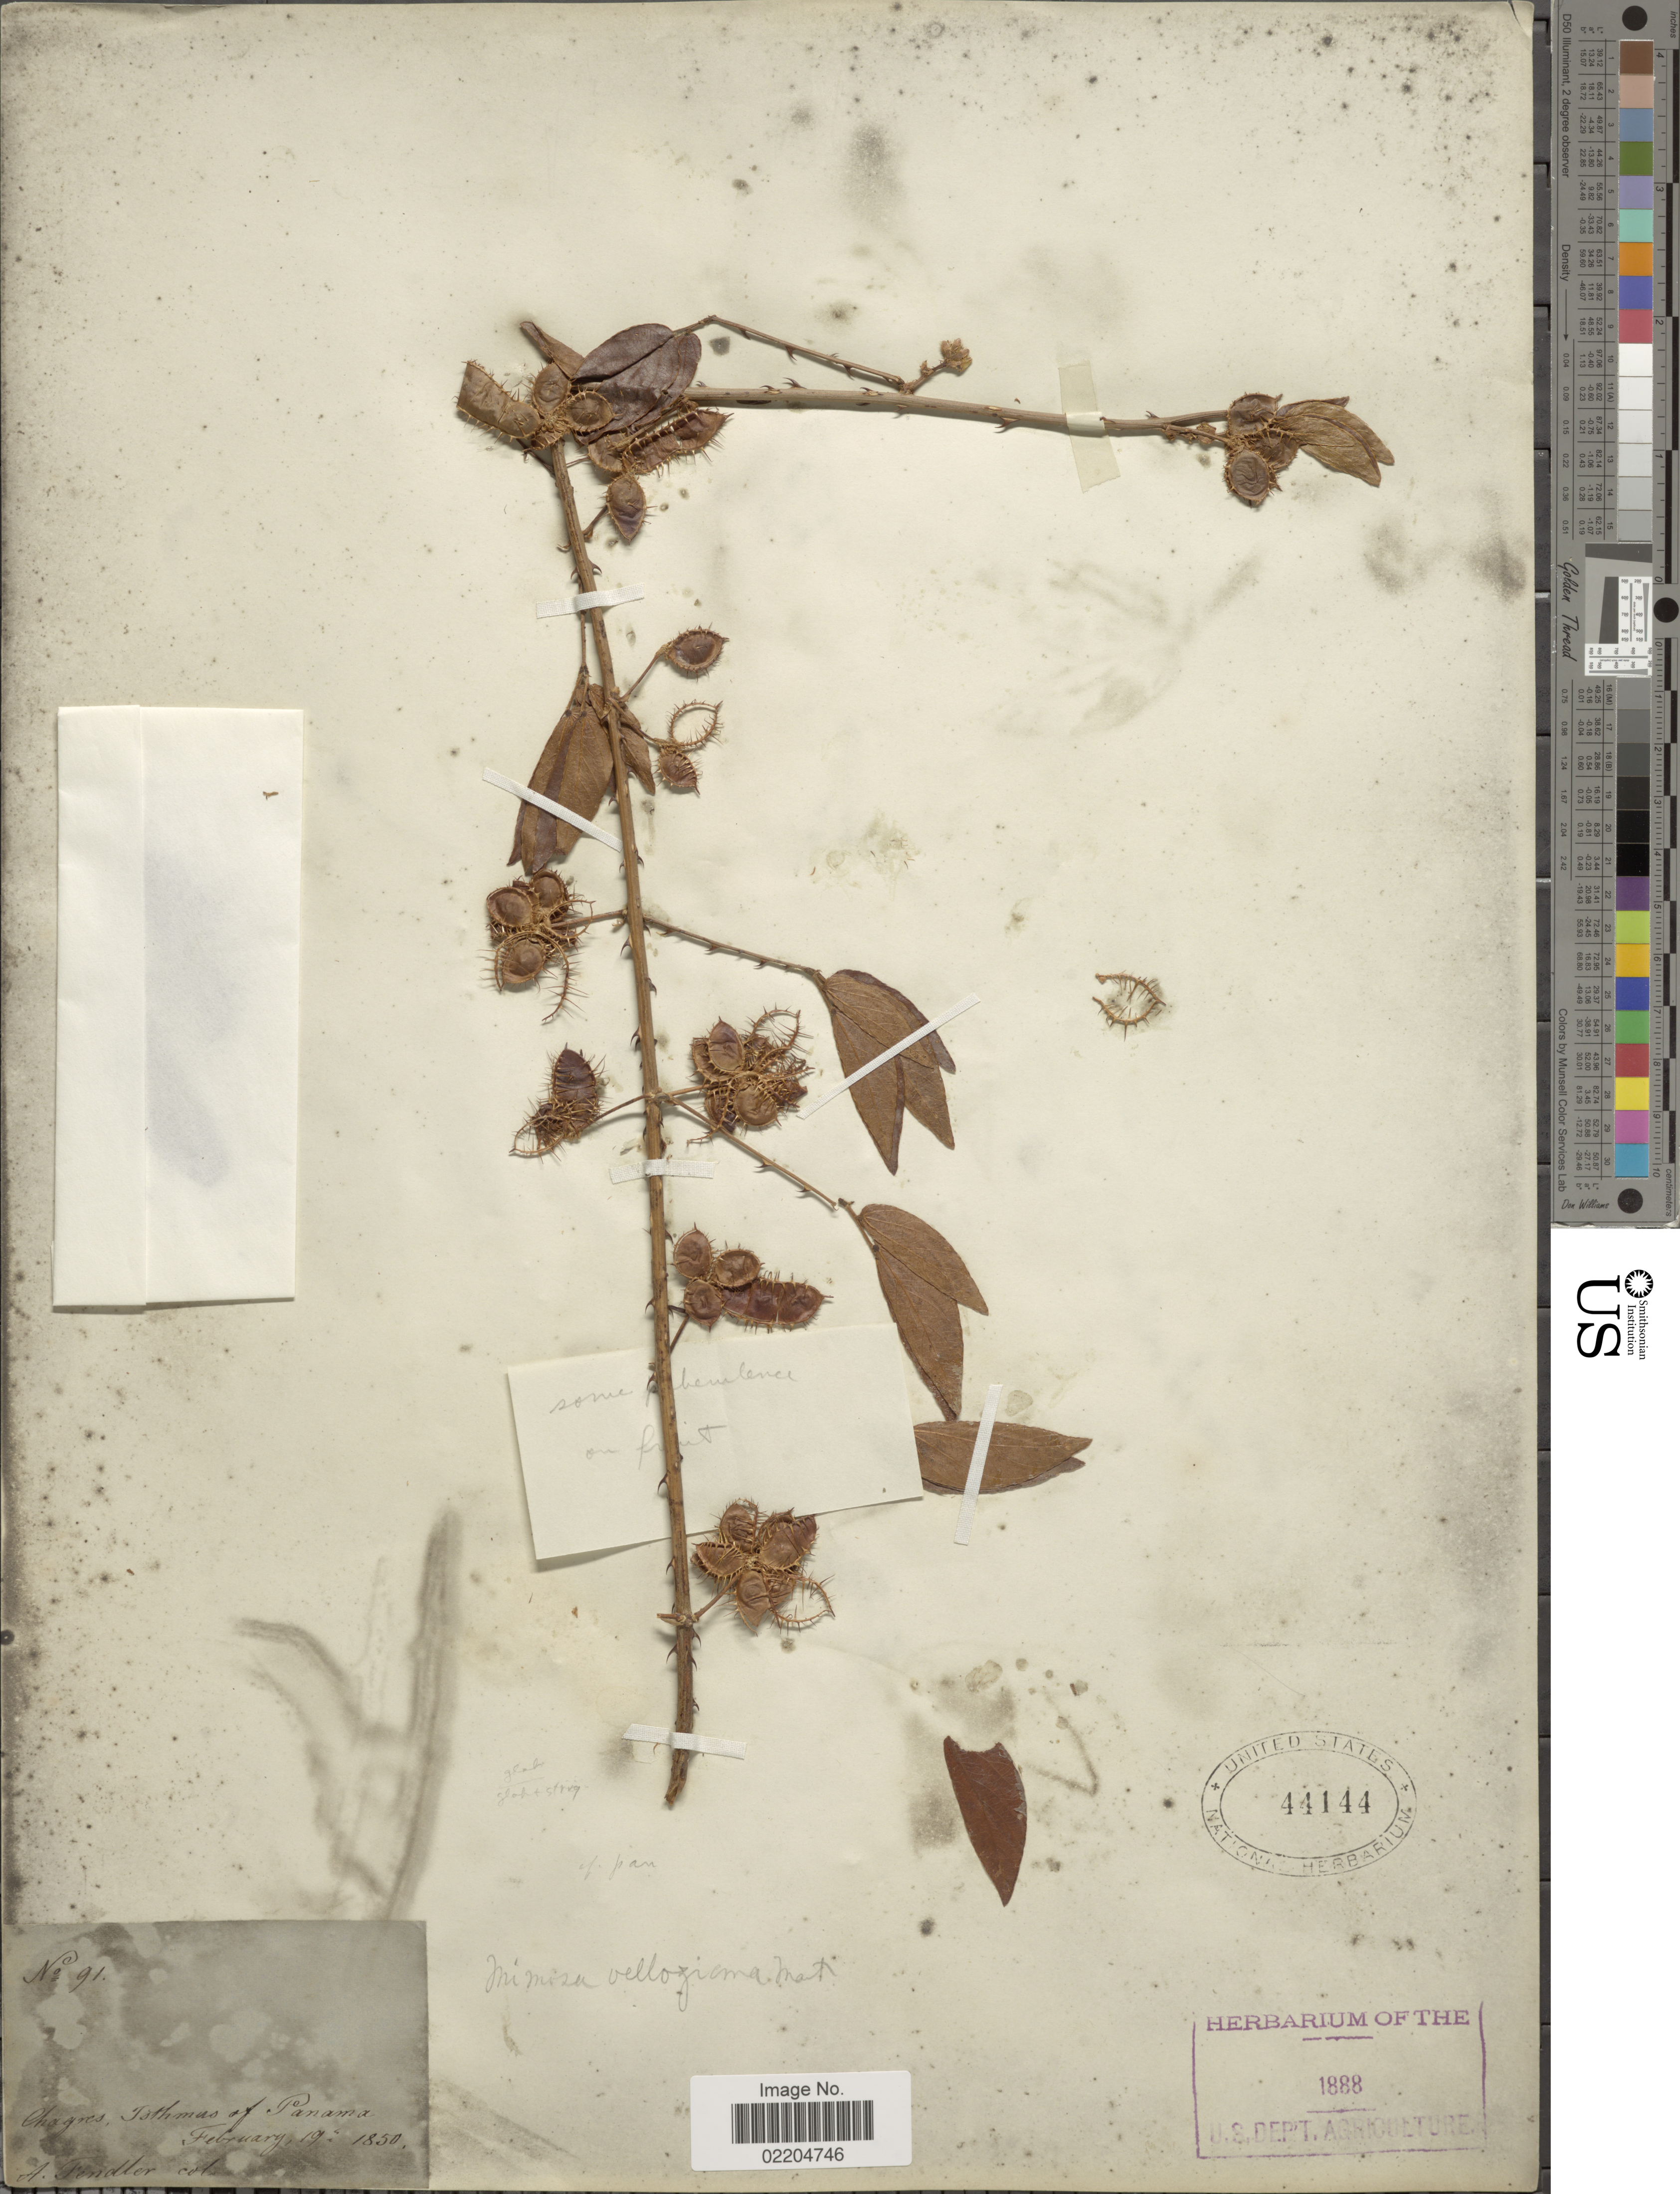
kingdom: Plantae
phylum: Tracheophyta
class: Magnoliopsida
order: Fabales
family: Fabaceae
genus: Mimosa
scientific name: Mimosa velloziana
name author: Mart.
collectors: A. Fendler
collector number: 91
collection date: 1850-02-19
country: Panama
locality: Chagres, Isthmus of Panama.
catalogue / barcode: US 44144